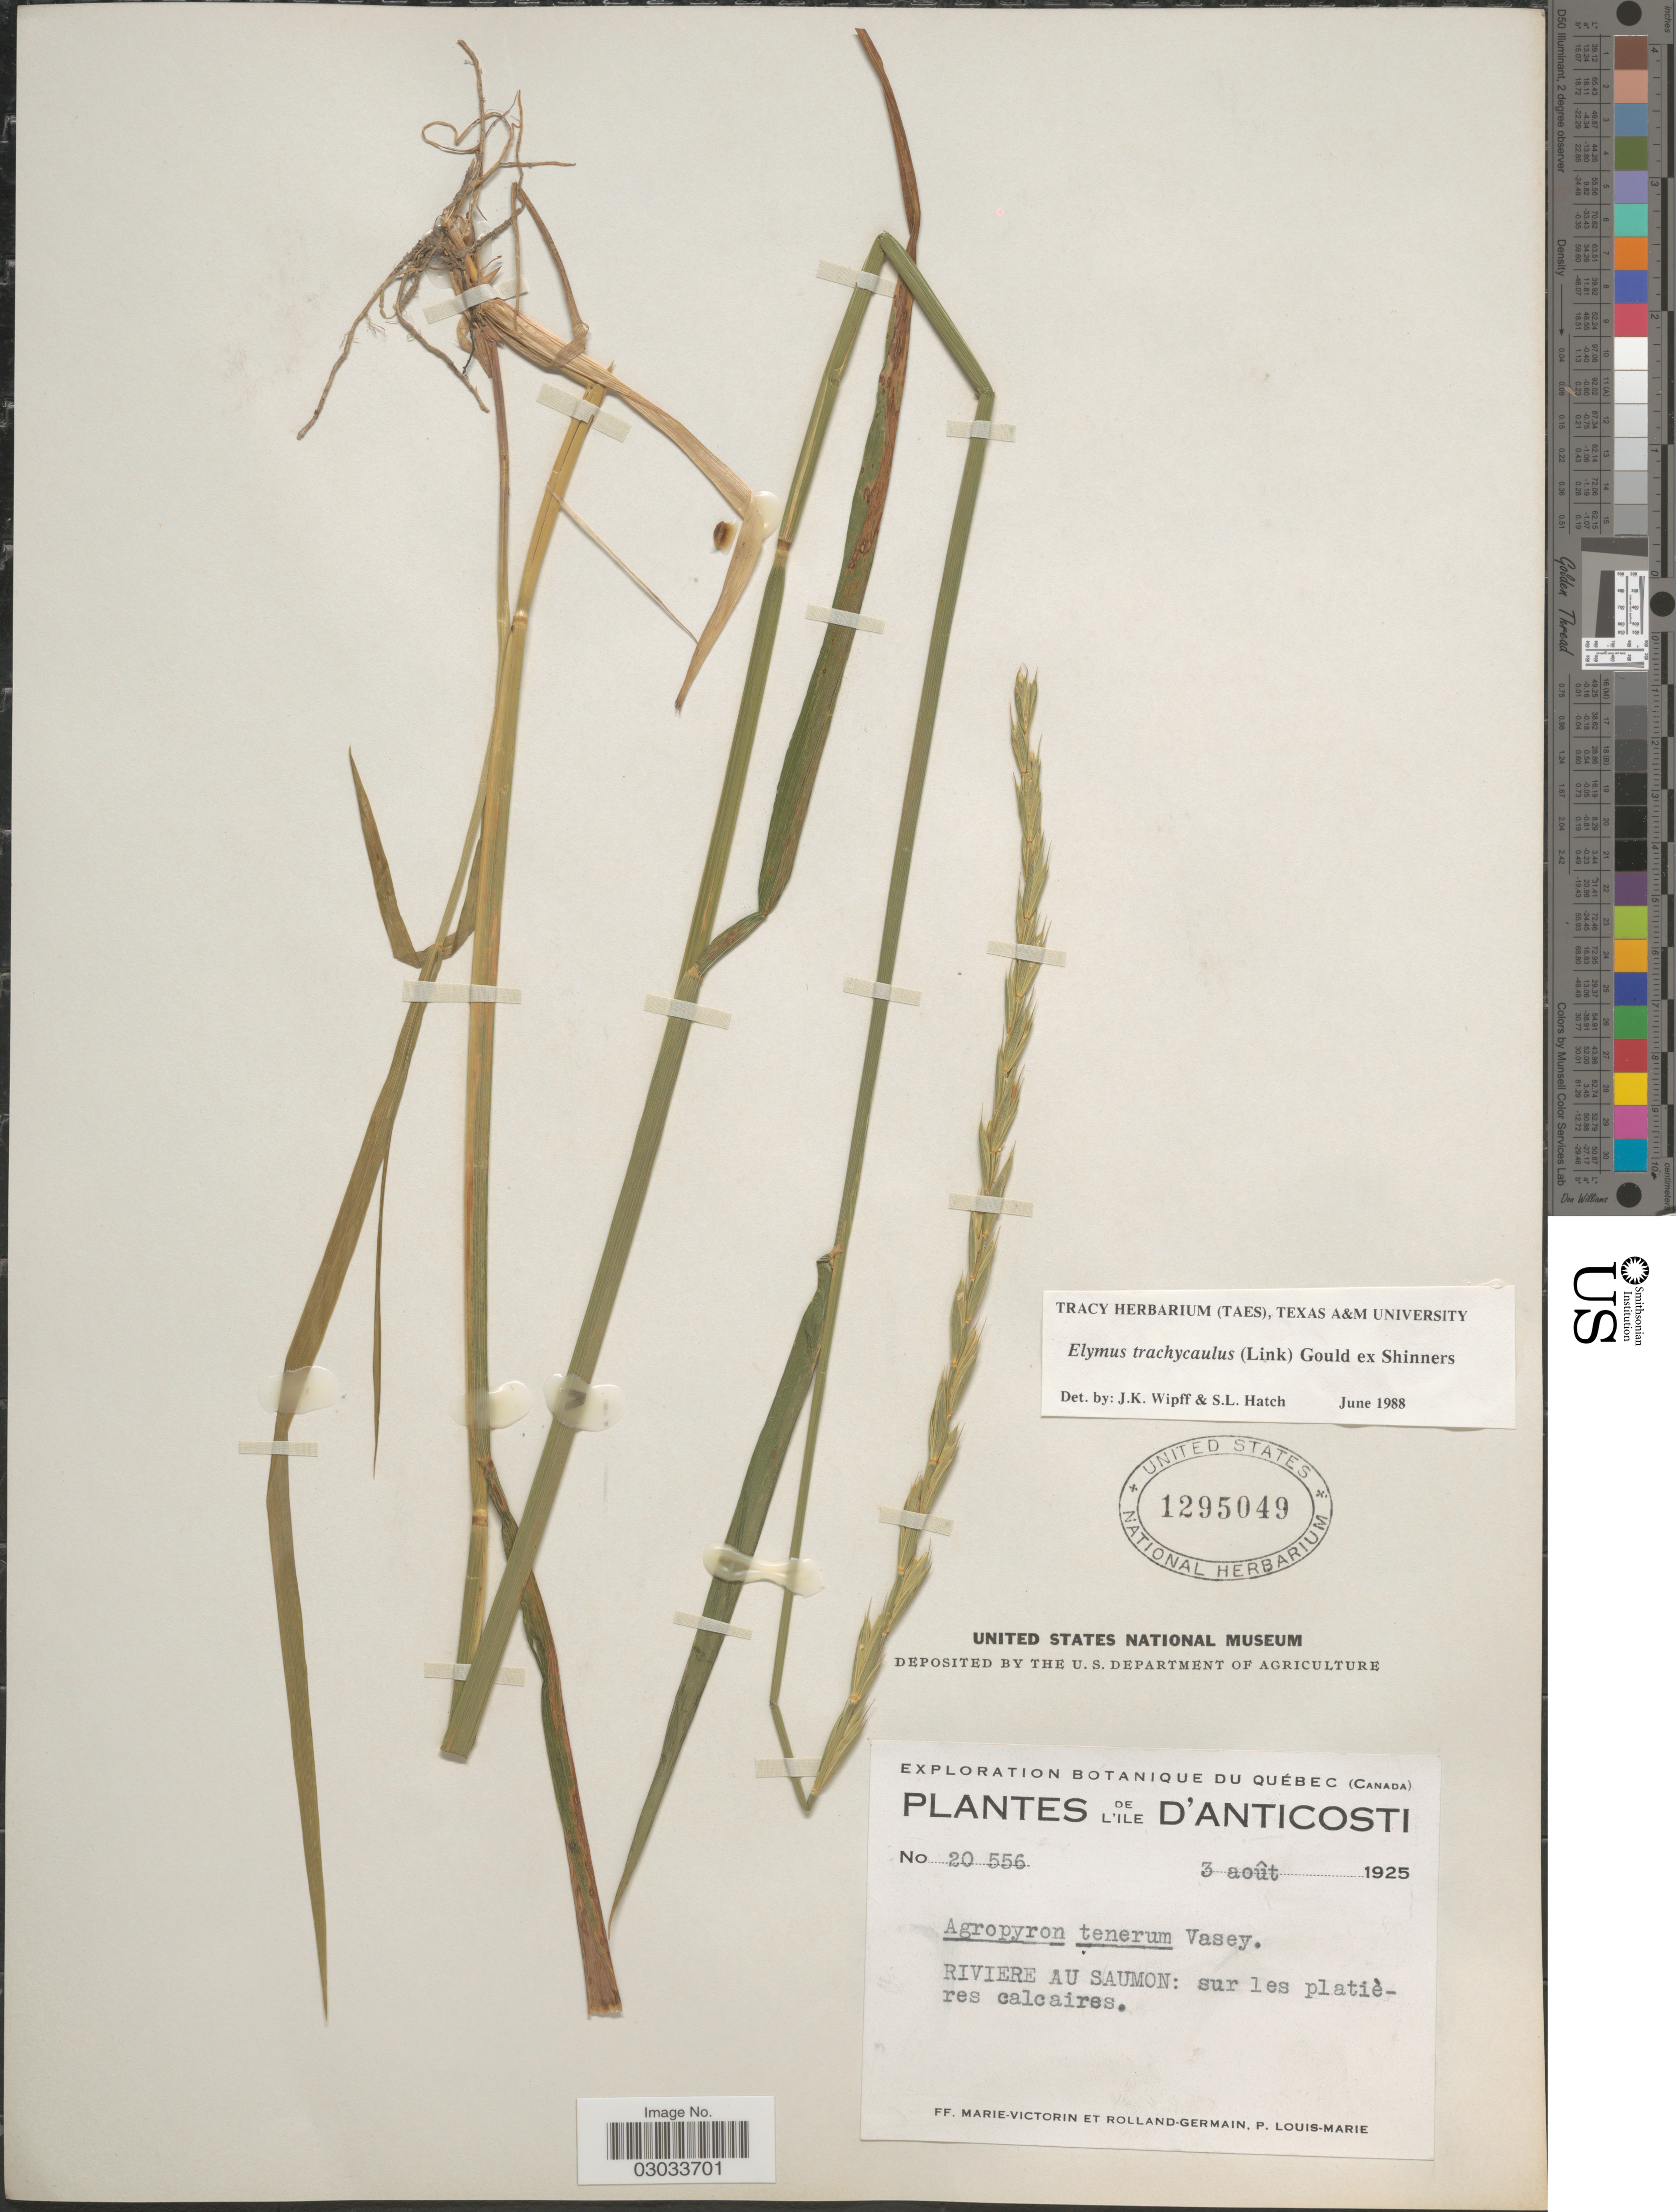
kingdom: Plantae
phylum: Tracheophyta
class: Liliopsida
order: Poales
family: Poaceae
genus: Elymus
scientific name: Elymus trachycaulus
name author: (Link) Gould ex Shinners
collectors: F. Marie-Victorin, Rolland-Germain & L.-M. LaLonde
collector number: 20556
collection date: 1925-08-03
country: Canada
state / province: Quebec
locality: Exploration Botanique du Québec. L'Ile d'Anticosta. Riviere au Saumon: sur les platières calcaires.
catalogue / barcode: US 1295049